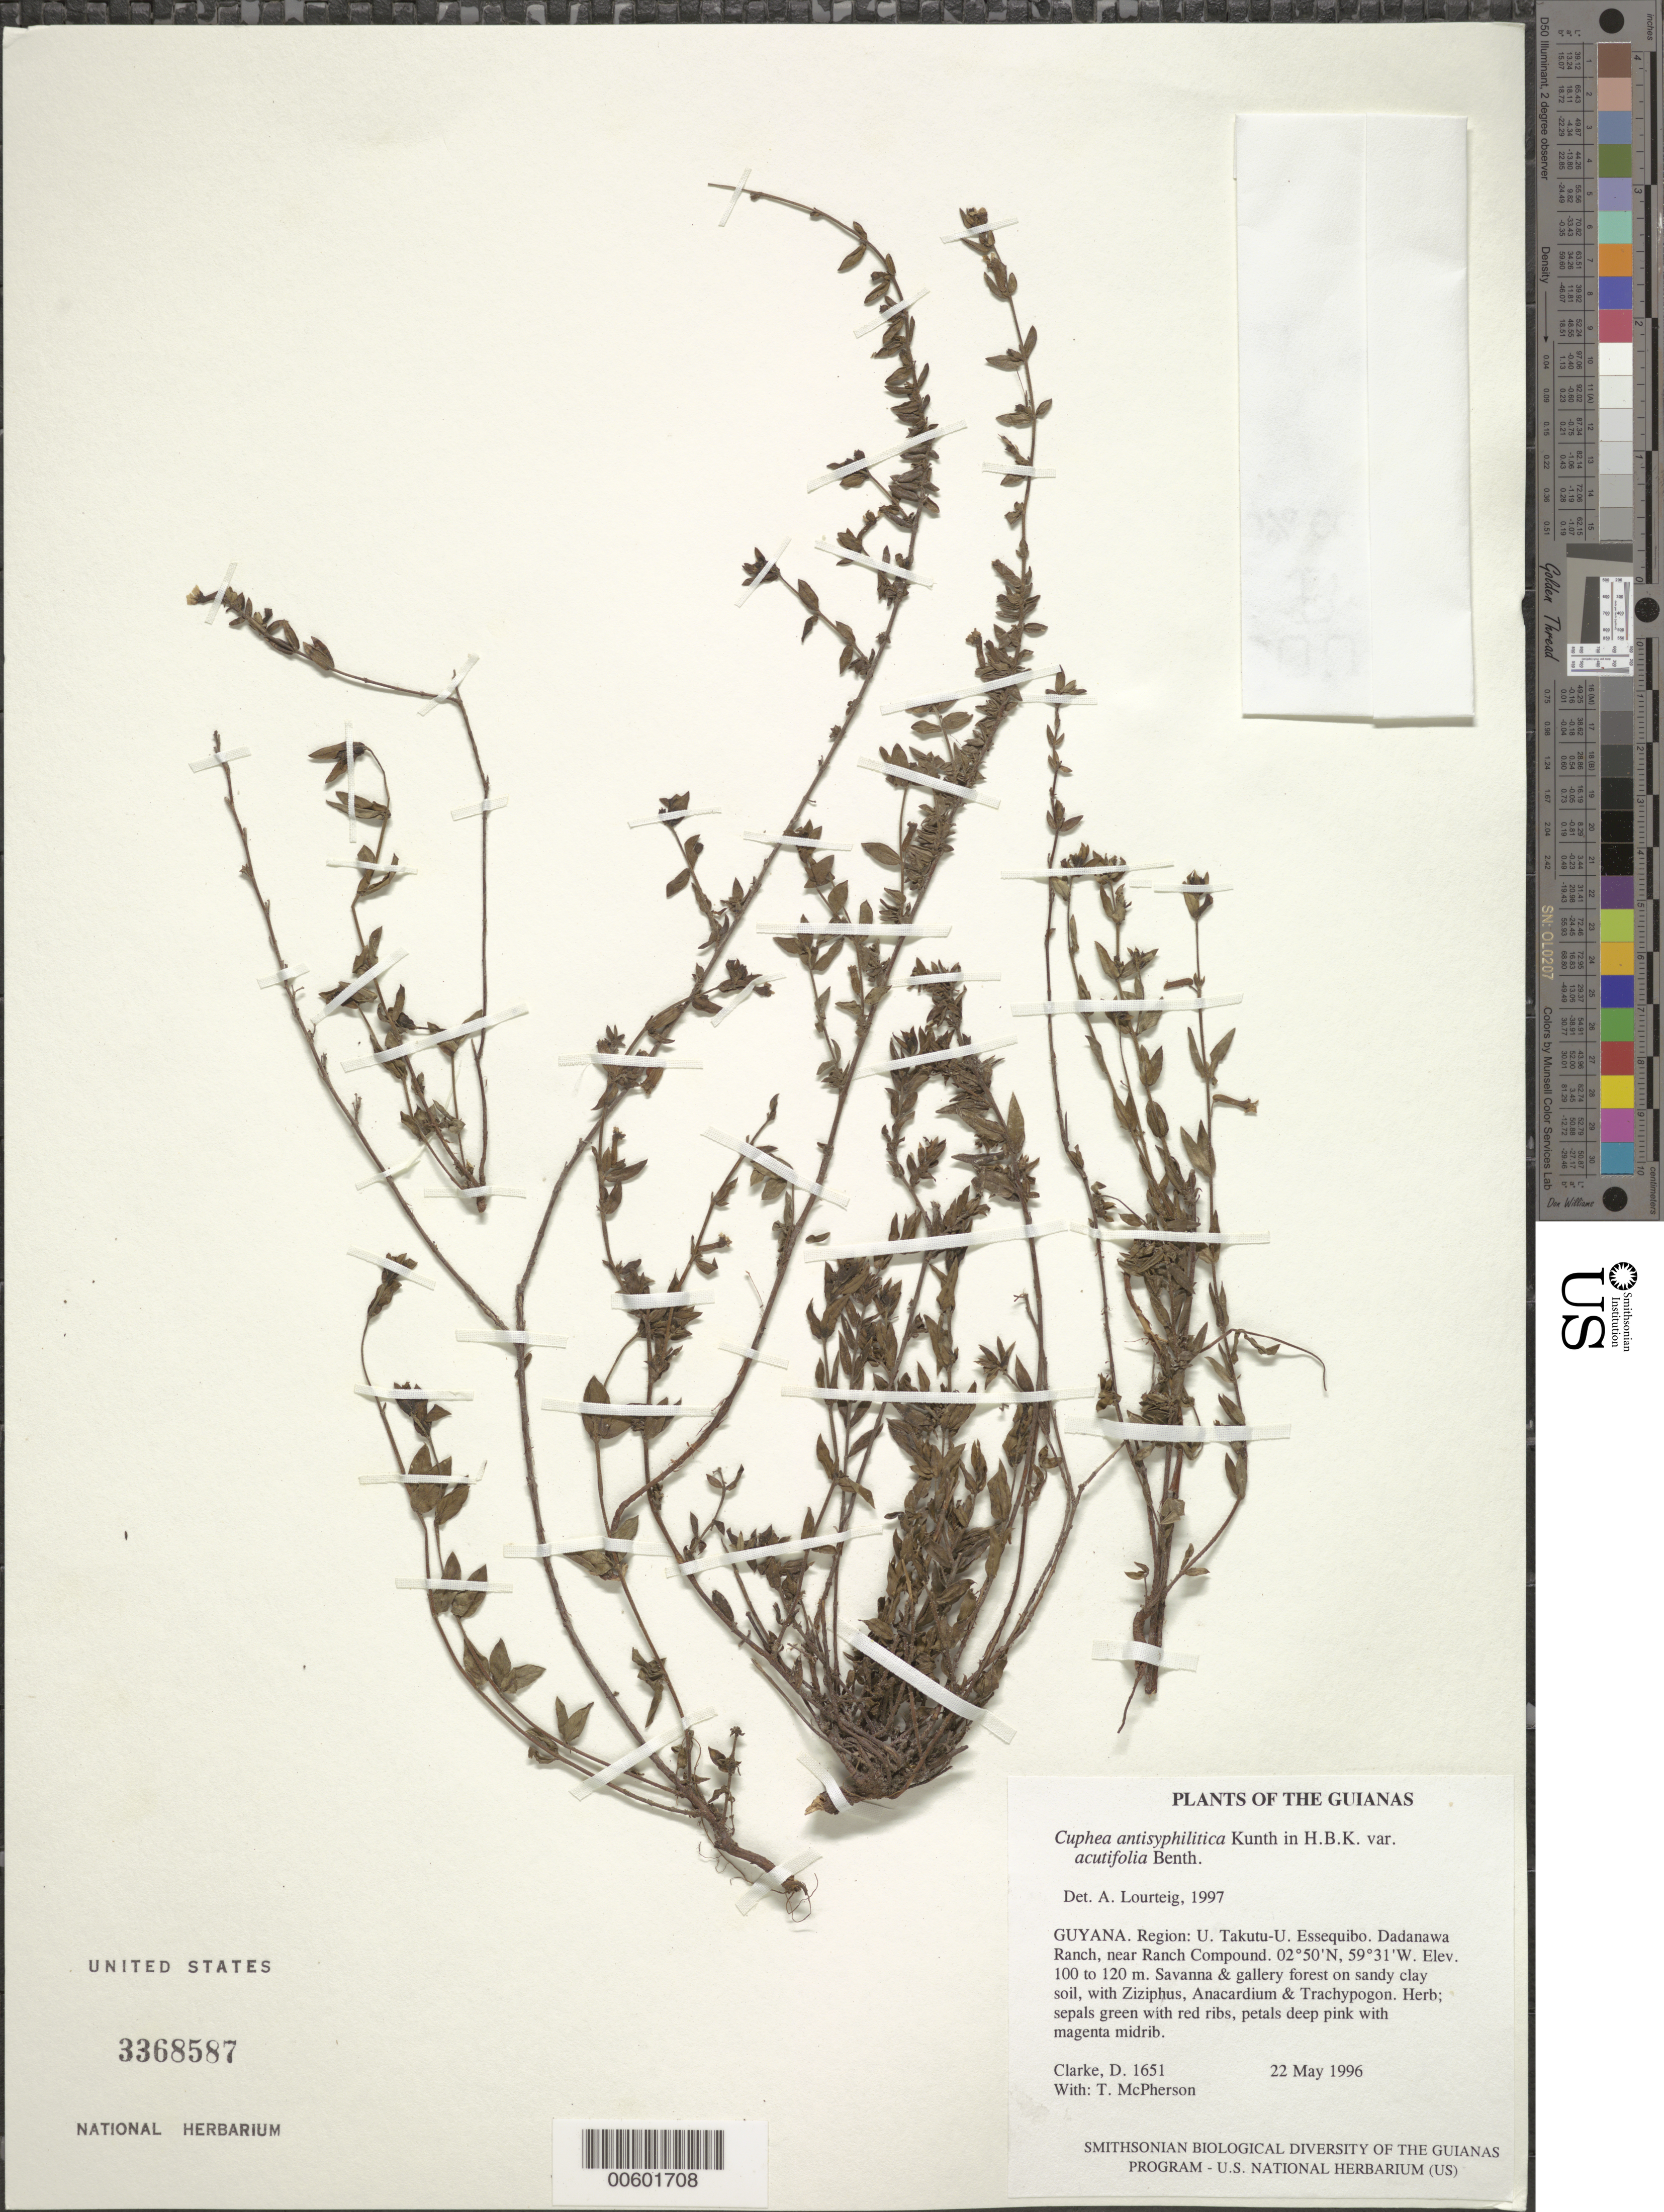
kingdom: Plantae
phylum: Tracheophyta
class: Magnoliopsida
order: Myrtales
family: Lythraceae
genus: Cuphea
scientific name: Cuphea antisyphilitica var. acutifolia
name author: Benth.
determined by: Lourteig, A.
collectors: H. D. Clarke & T. McPherson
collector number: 1651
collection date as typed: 22 May 1996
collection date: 1996-05-22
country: Guyana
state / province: U. Takutu-U. Essequibo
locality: Dadanawa Ranch, near Ranch Compound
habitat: Savanna & gallery forest on sandy clay soil, with Ziziphus, Anacardium & Trachypogon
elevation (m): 100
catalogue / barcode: US 3368587